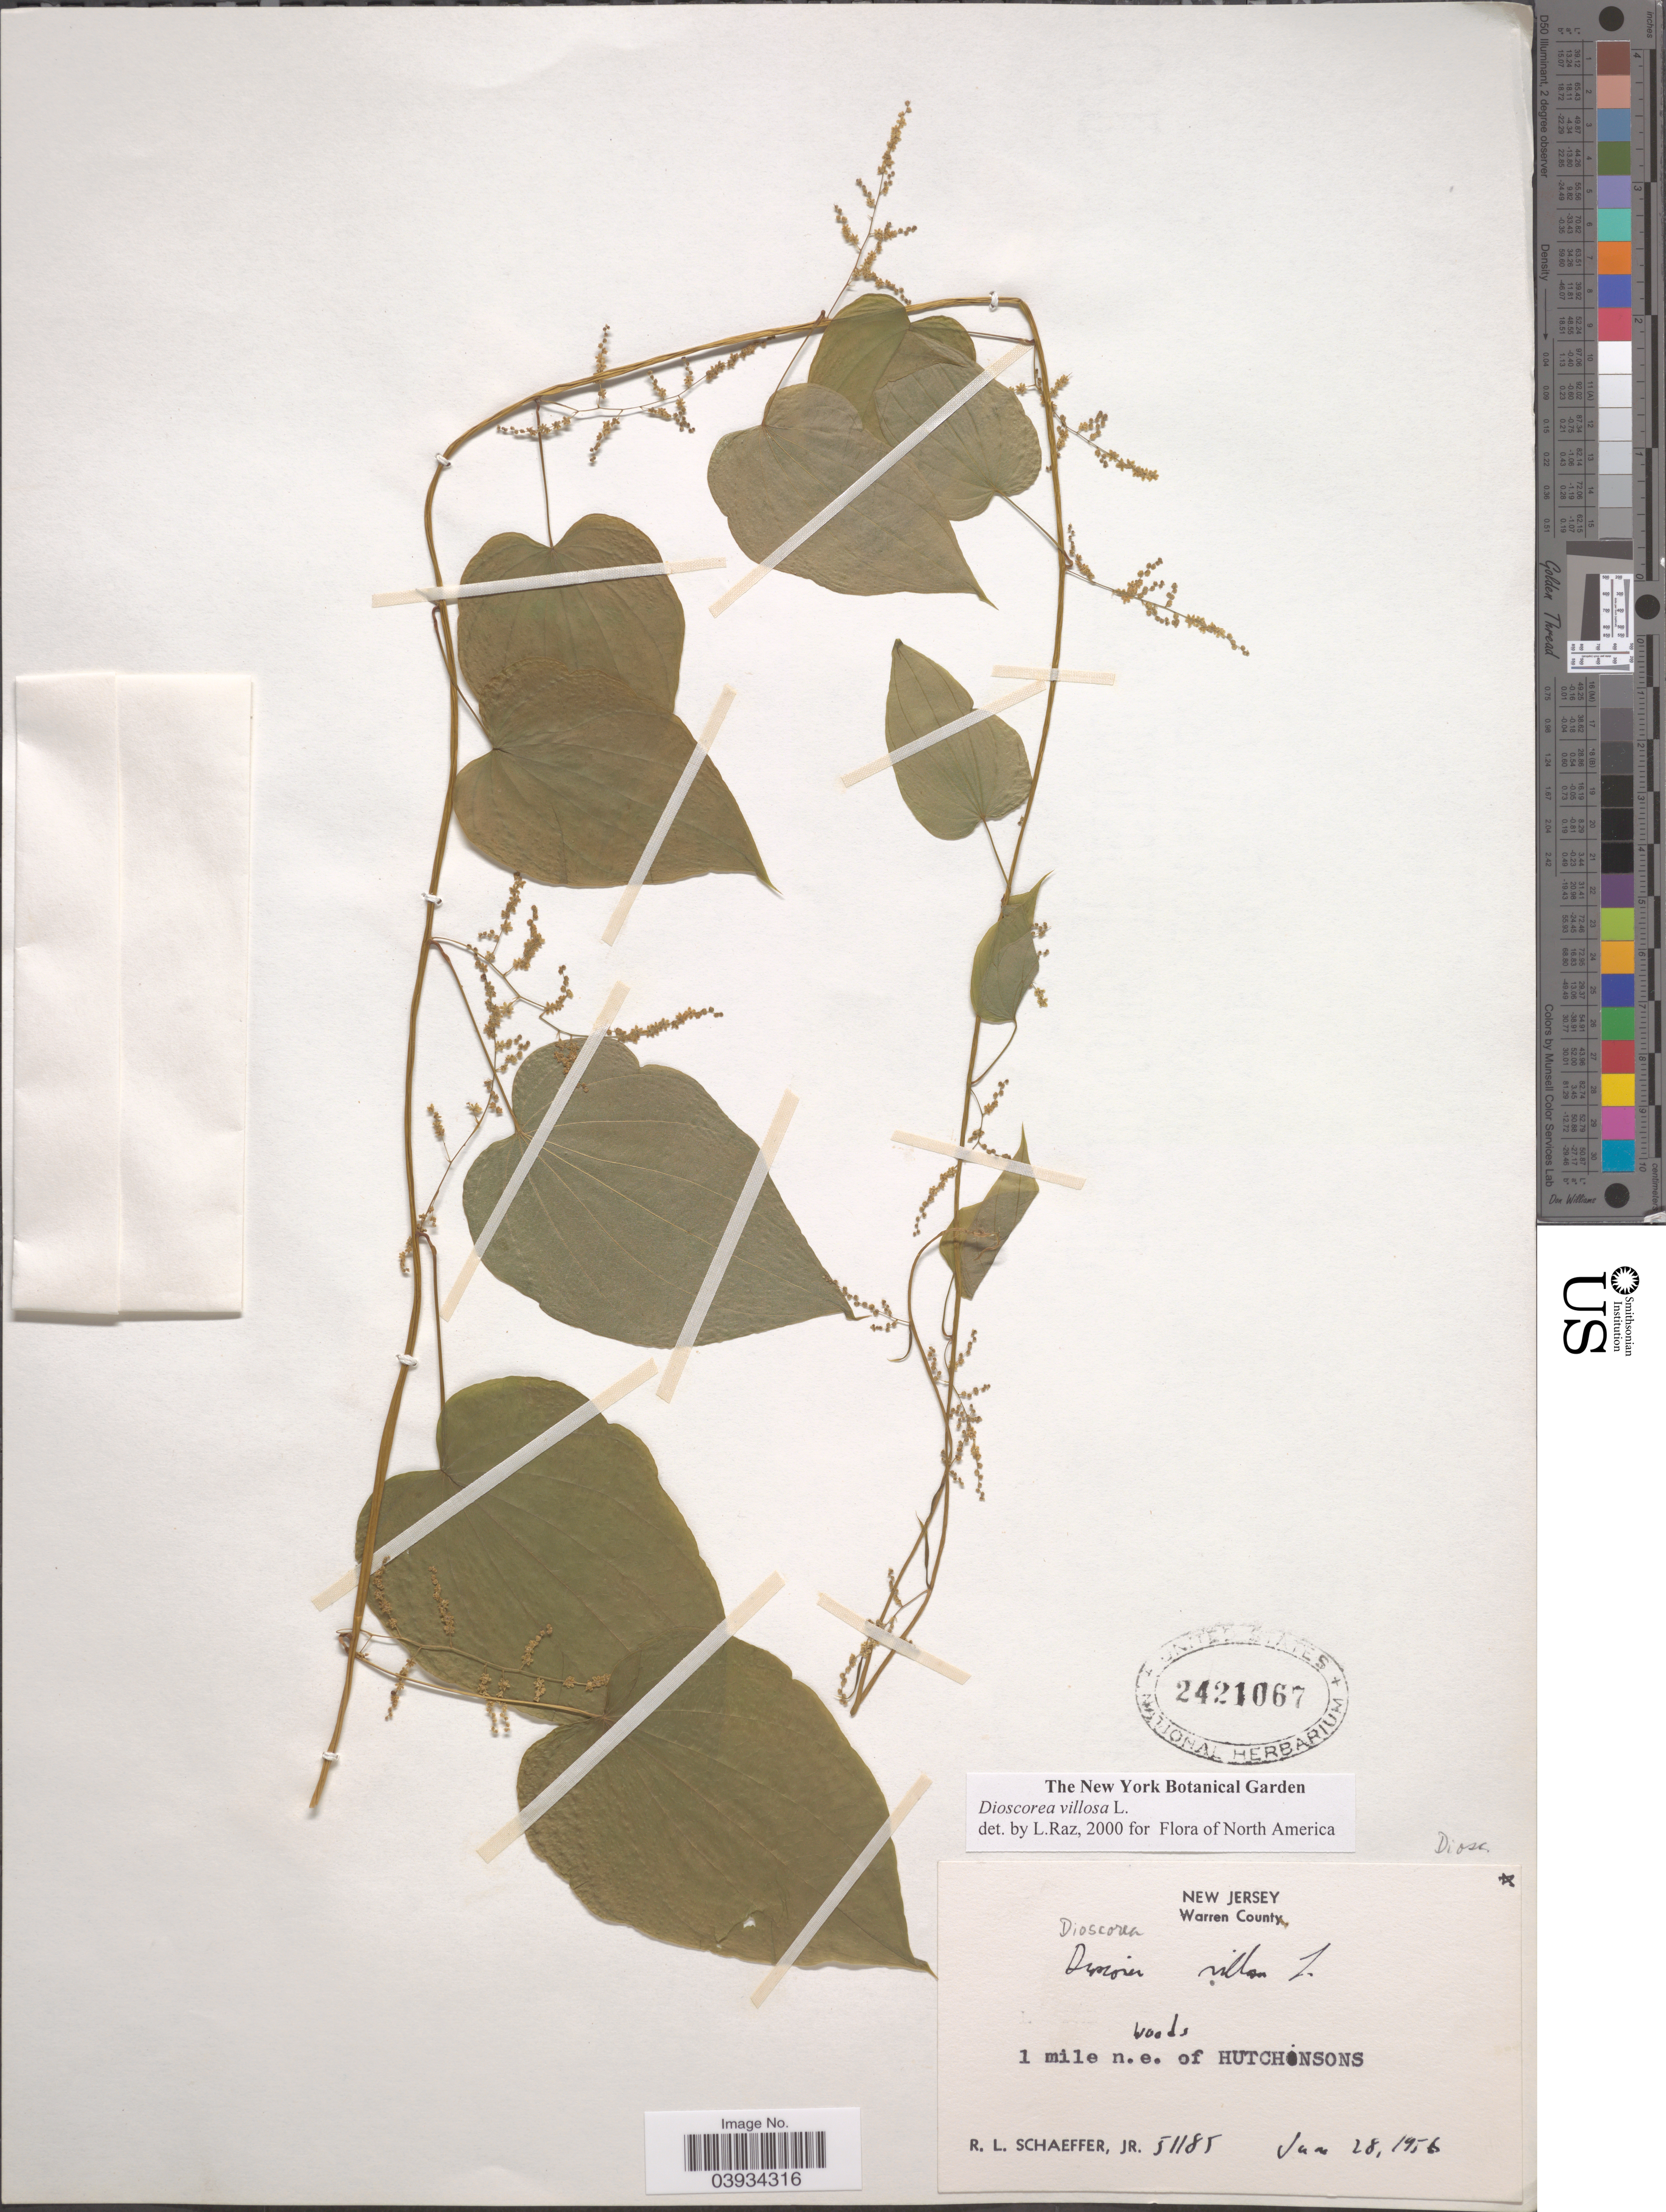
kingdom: Plantae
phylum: Tracheophyta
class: Liliopsida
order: Dioscoreales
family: Dioscoreaceae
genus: Dioscorea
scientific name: Dioscorea villosa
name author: L.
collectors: R. L. Schaeffer Jr.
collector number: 51185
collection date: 1956-01-28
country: United States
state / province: New Jersey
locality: Warren County. 1 mile n.e. of Hutchinsons.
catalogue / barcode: US 2421067